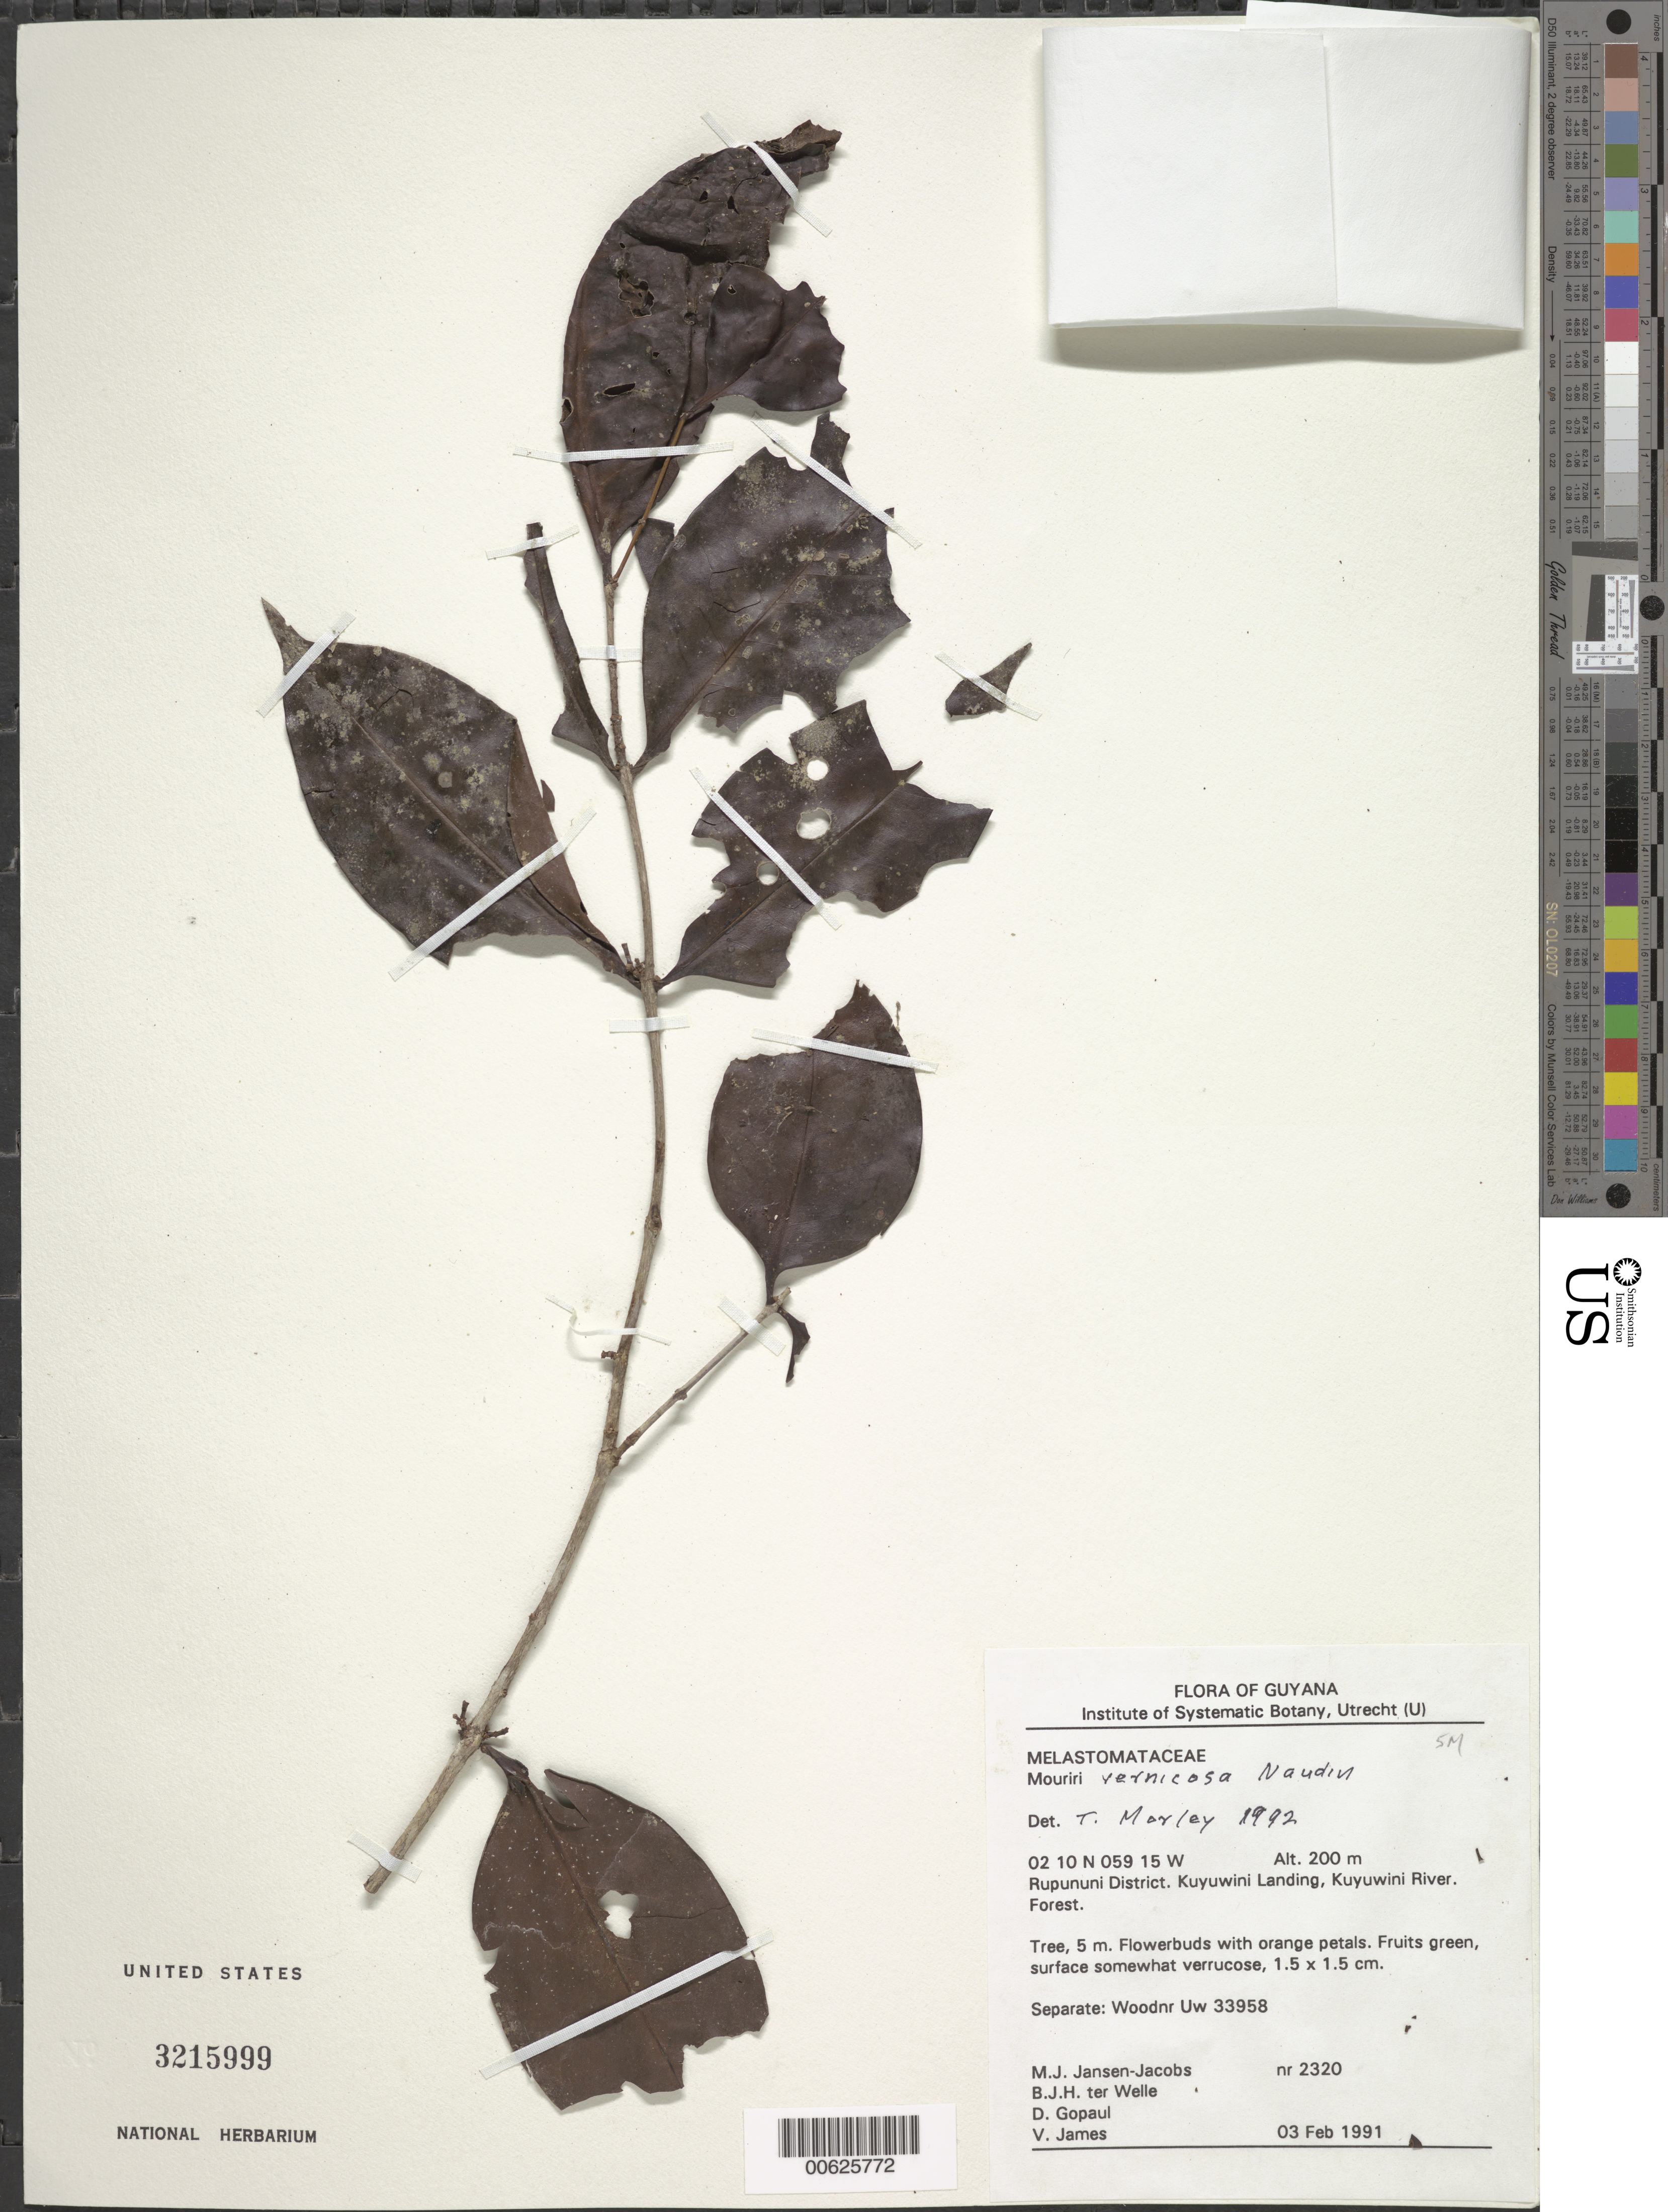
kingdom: Plantae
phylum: Tracheophyta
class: Magnoliopsida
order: Myrtales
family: Melastomataceae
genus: Mouriri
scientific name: Mouriri vernicosa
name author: Naudin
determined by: Morley, T.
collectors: M. J. Jansen-Jacobs, B. Welle, D. Gopaul & V. James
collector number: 2320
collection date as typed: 3-Feb-91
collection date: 1991-02-03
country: Guyana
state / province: U. Takutu-U. Essequibo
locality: Kuyuwini Landing, Kuyuwini River, Rupununi District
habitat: Forest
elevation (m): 200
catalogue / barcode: US 3215999